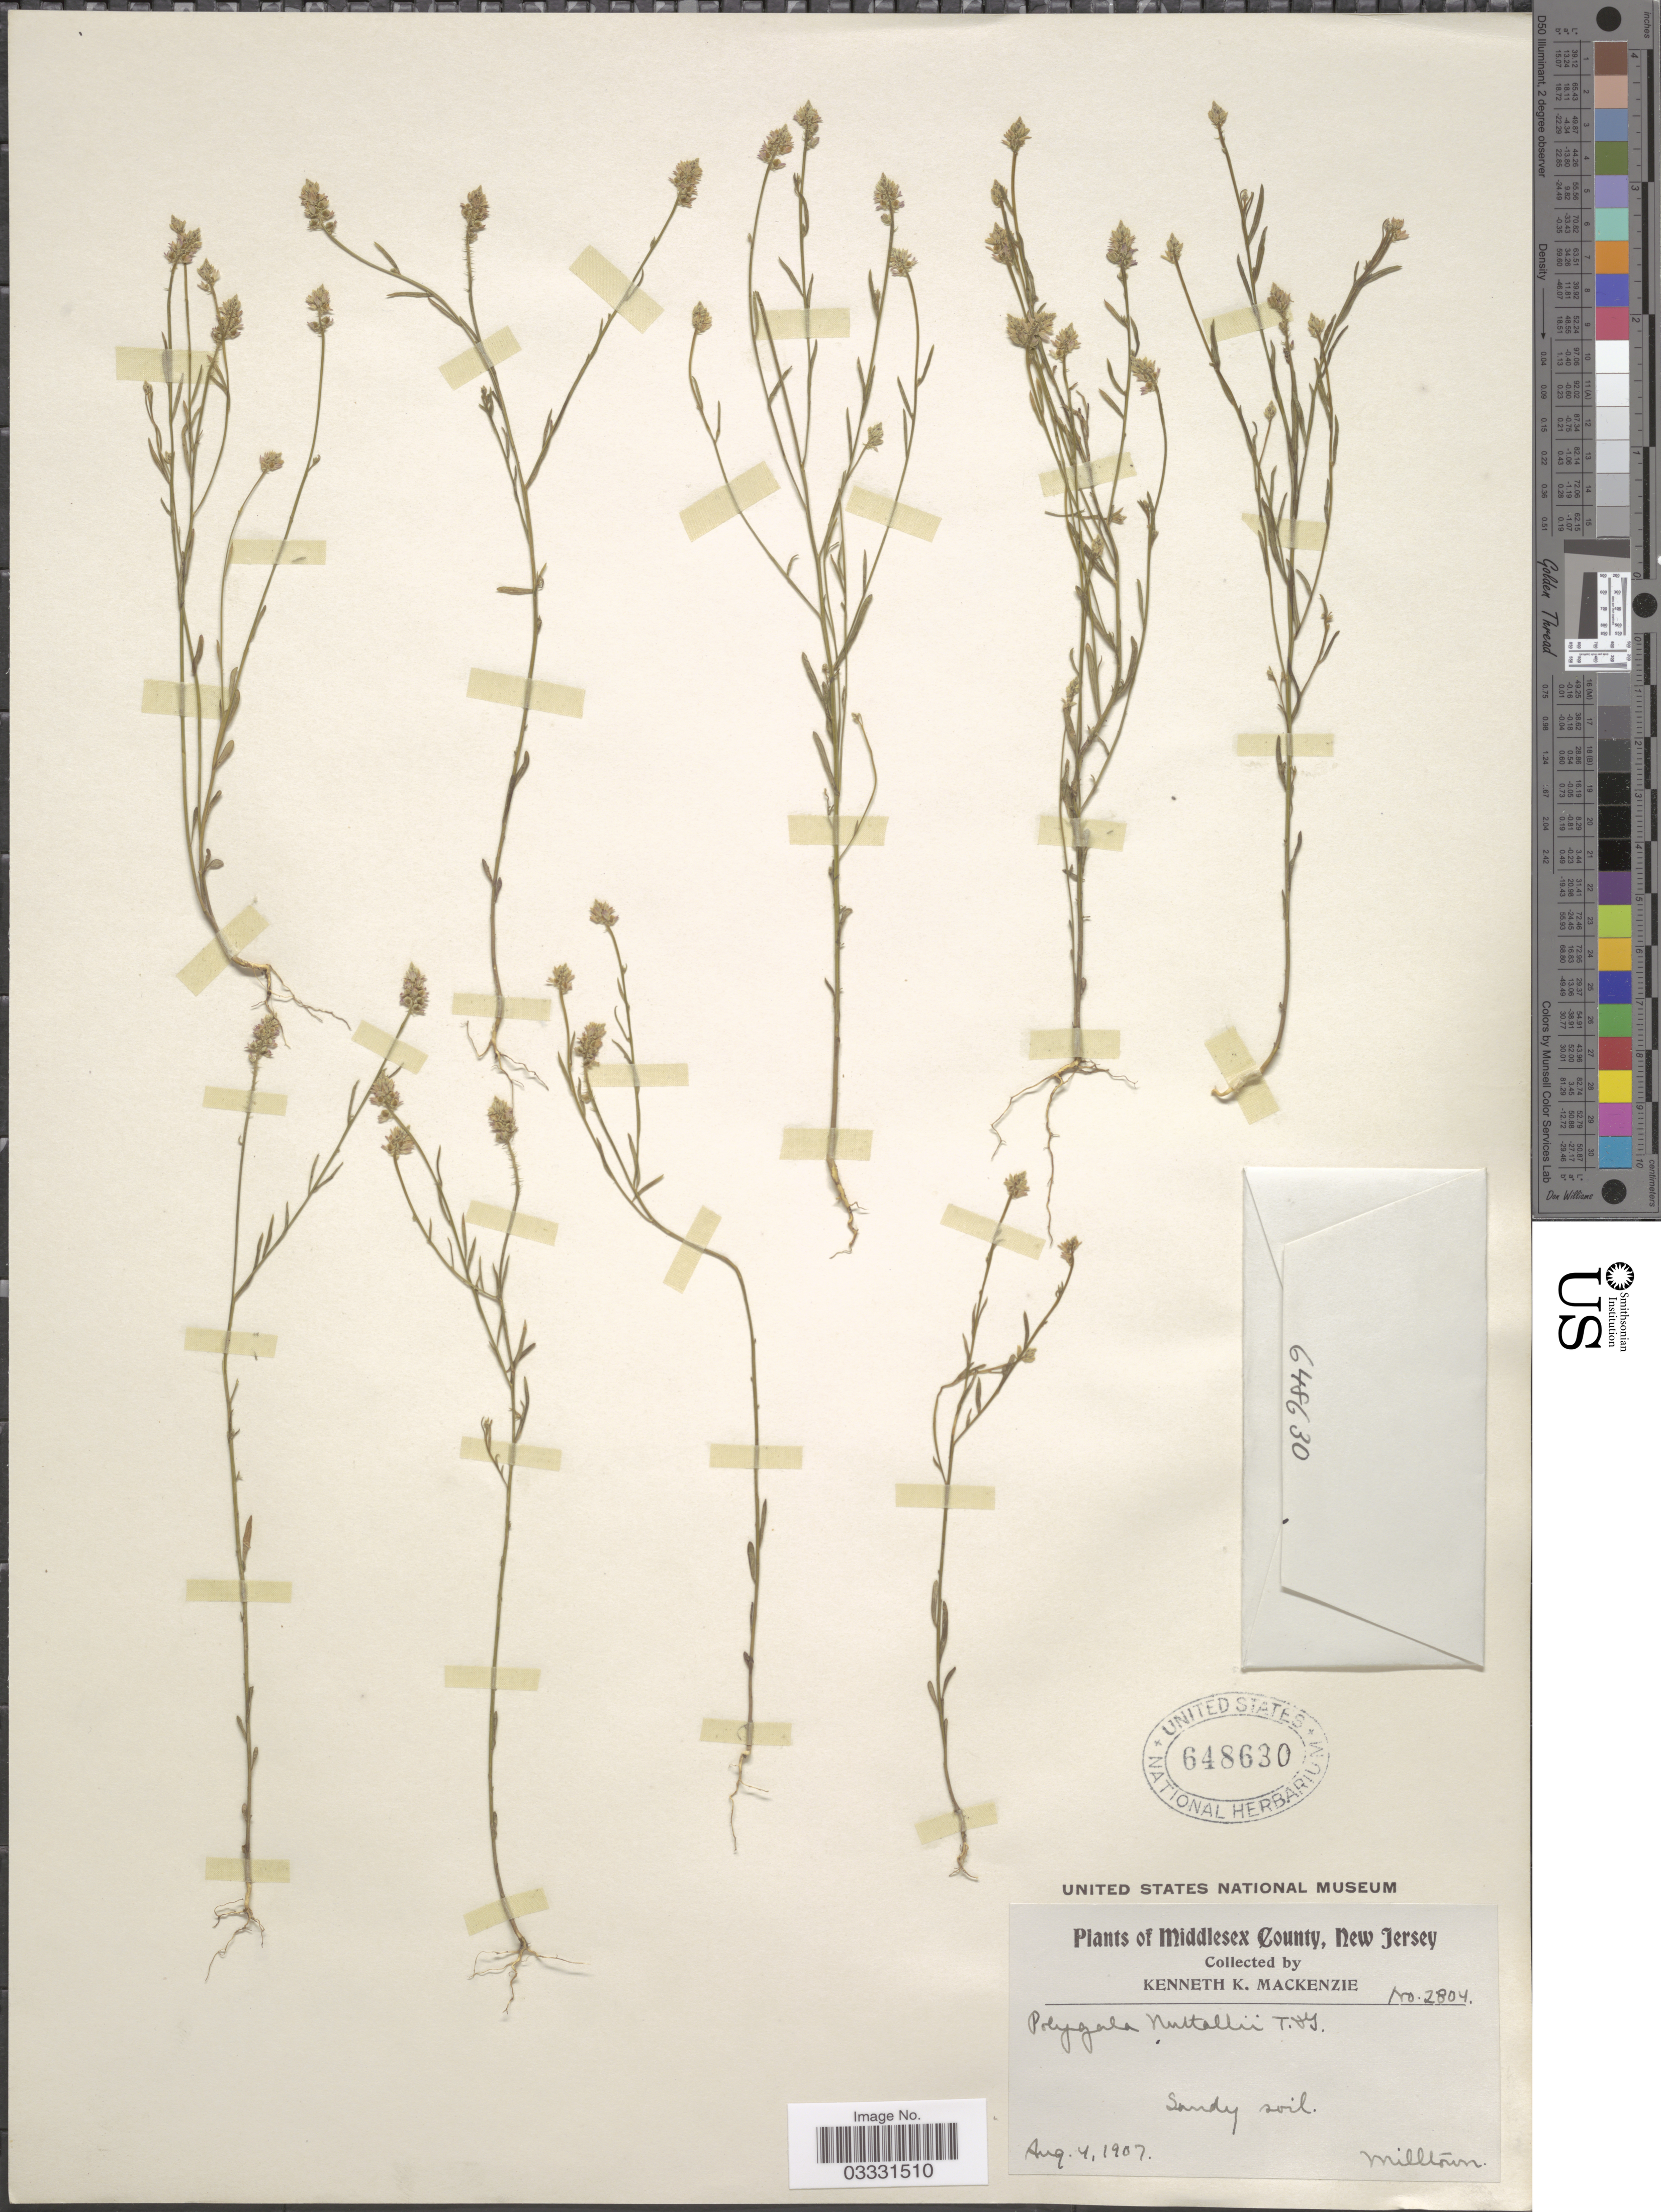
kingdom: Plantae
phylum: Tracheophyta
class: Magnoliopsida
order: Fabales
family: Polygalaceae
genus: Polygala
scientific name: Polygala nuttallii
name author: Torr. & A. Gray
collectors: K. K. Mackenzie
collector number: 2804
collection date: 1907-08-04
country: United States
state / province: New Jersey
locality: Middlesex County. Milltown.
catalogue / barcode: US 648630